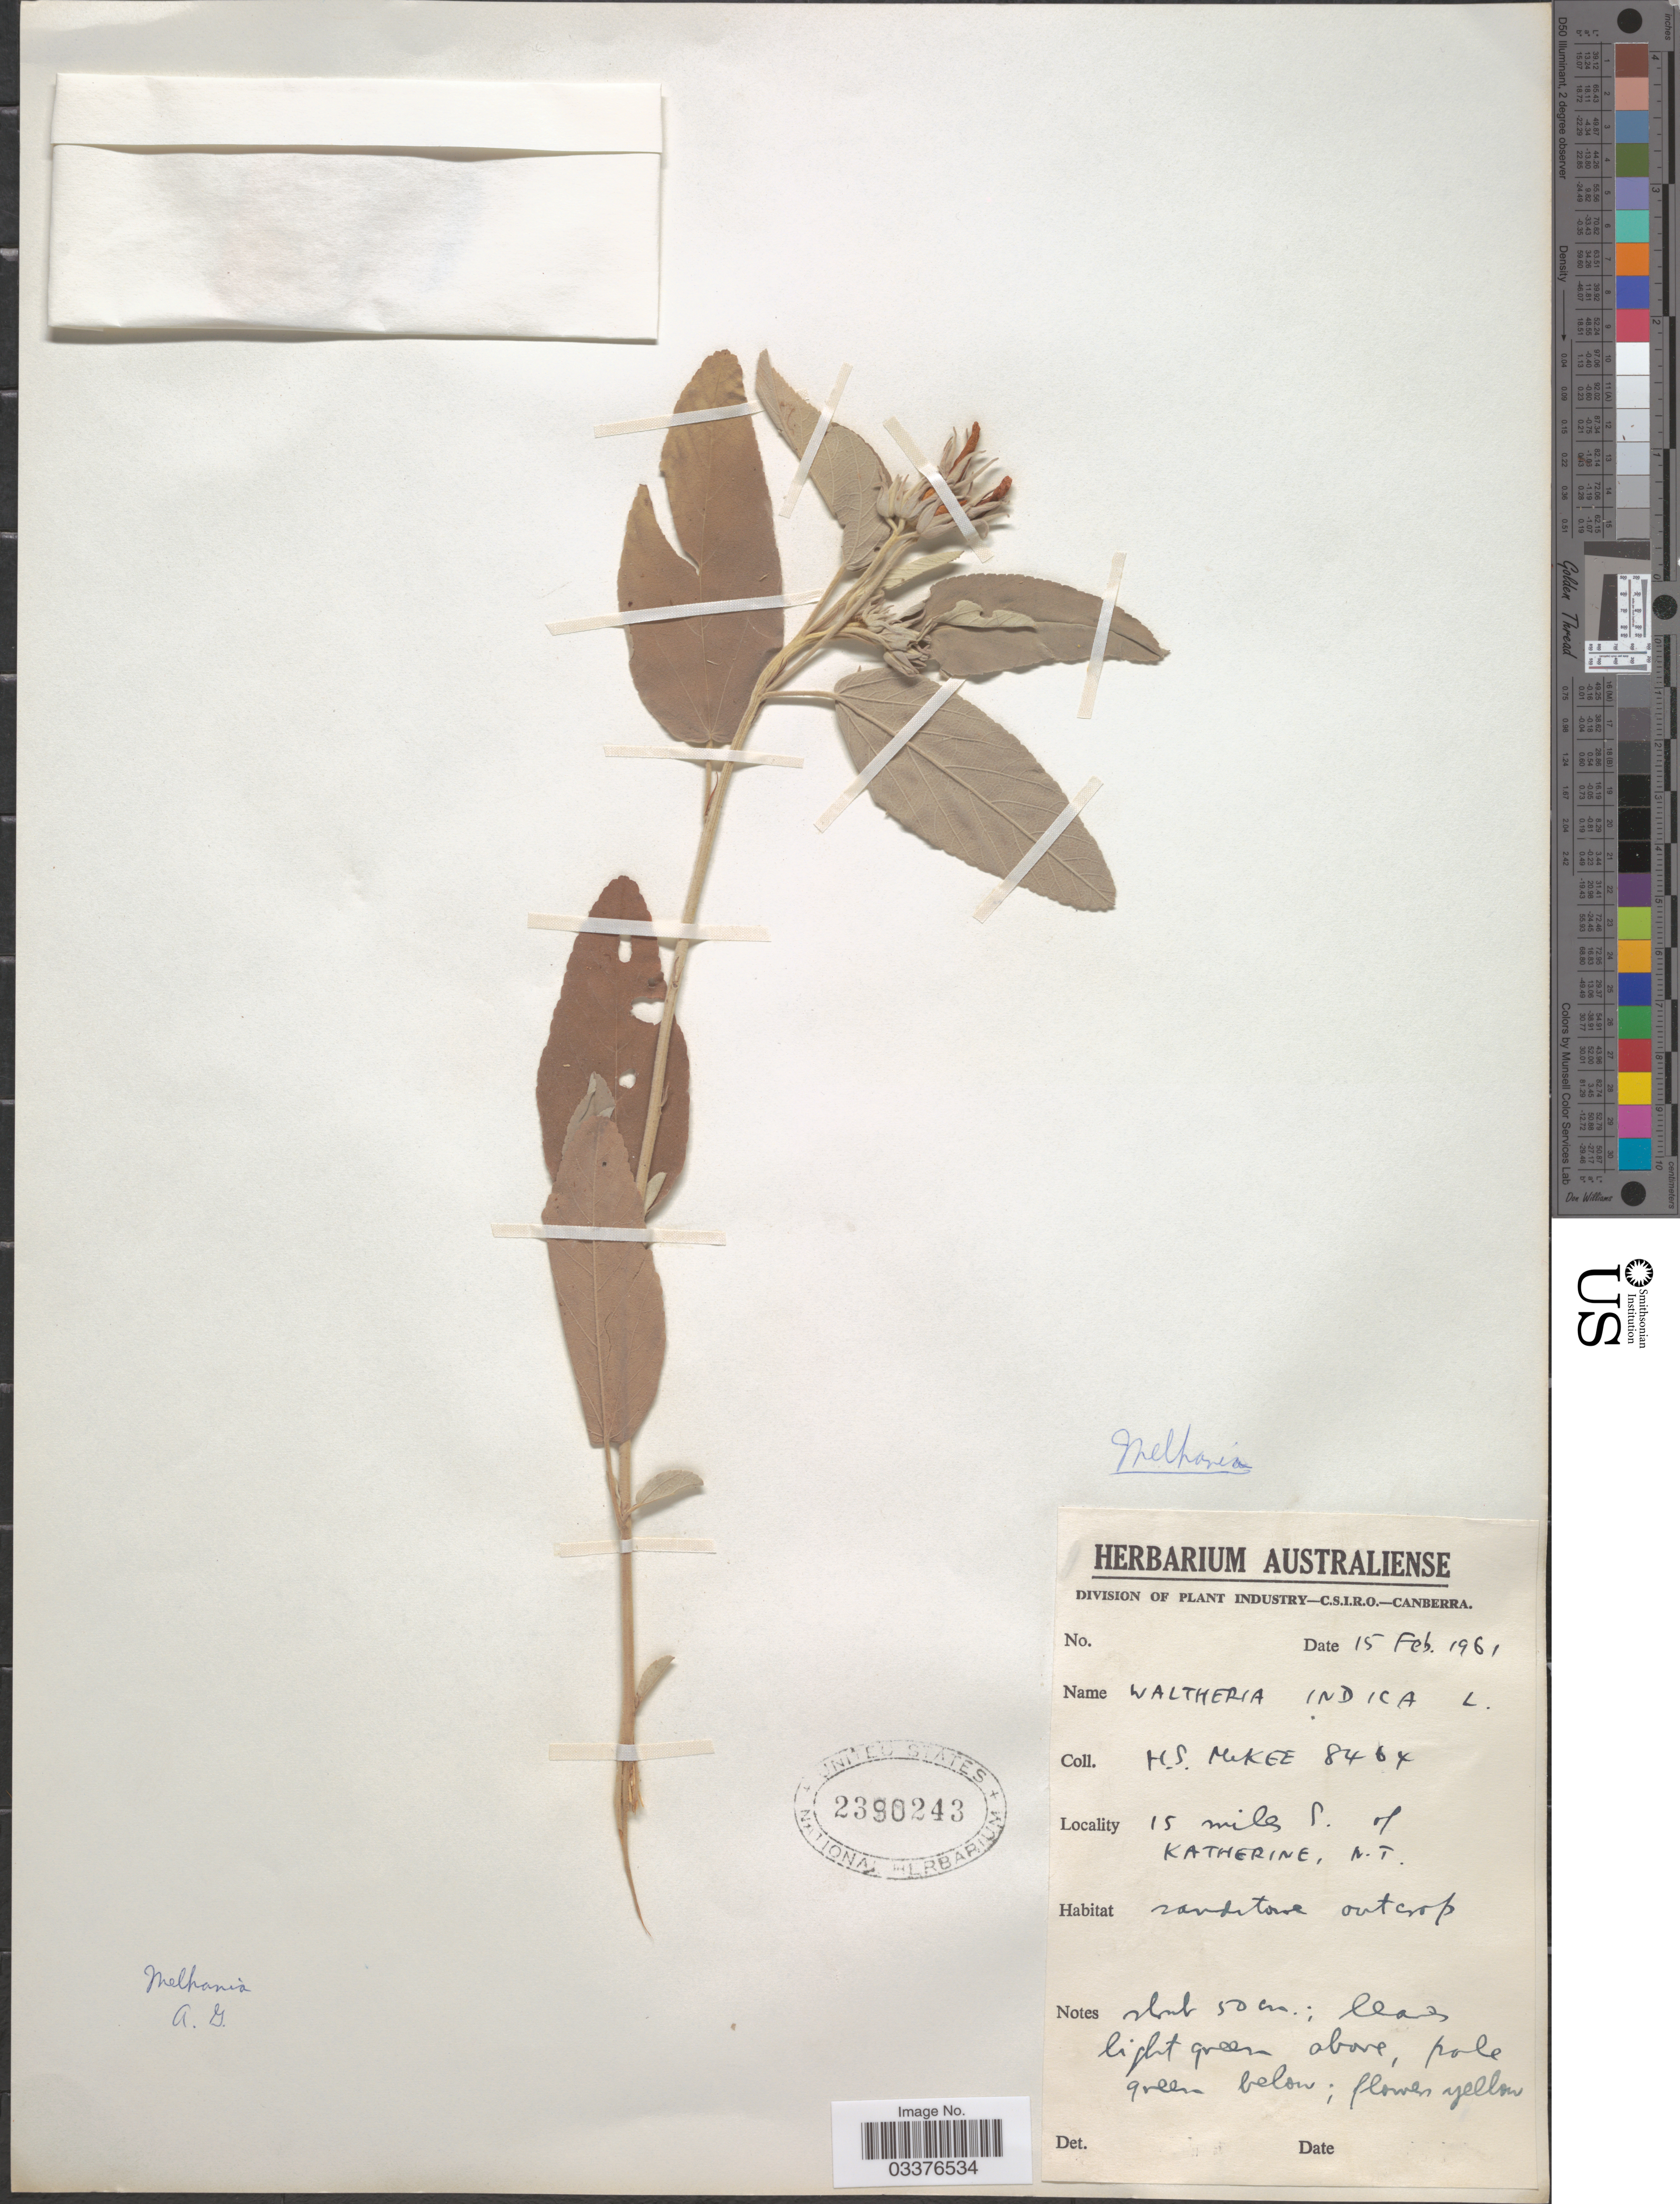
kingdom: Plantae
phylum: Tracheophyta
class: Magnoliopsida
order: Malvales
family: Malvaceae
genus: Melhania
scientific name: Melhania sp.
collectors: H. S. McKee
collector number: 8464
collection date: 1961-02-15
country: Australia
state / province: Northern Territory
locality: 15 miles S. of Katherine, N.T.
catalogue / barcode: US 2390243